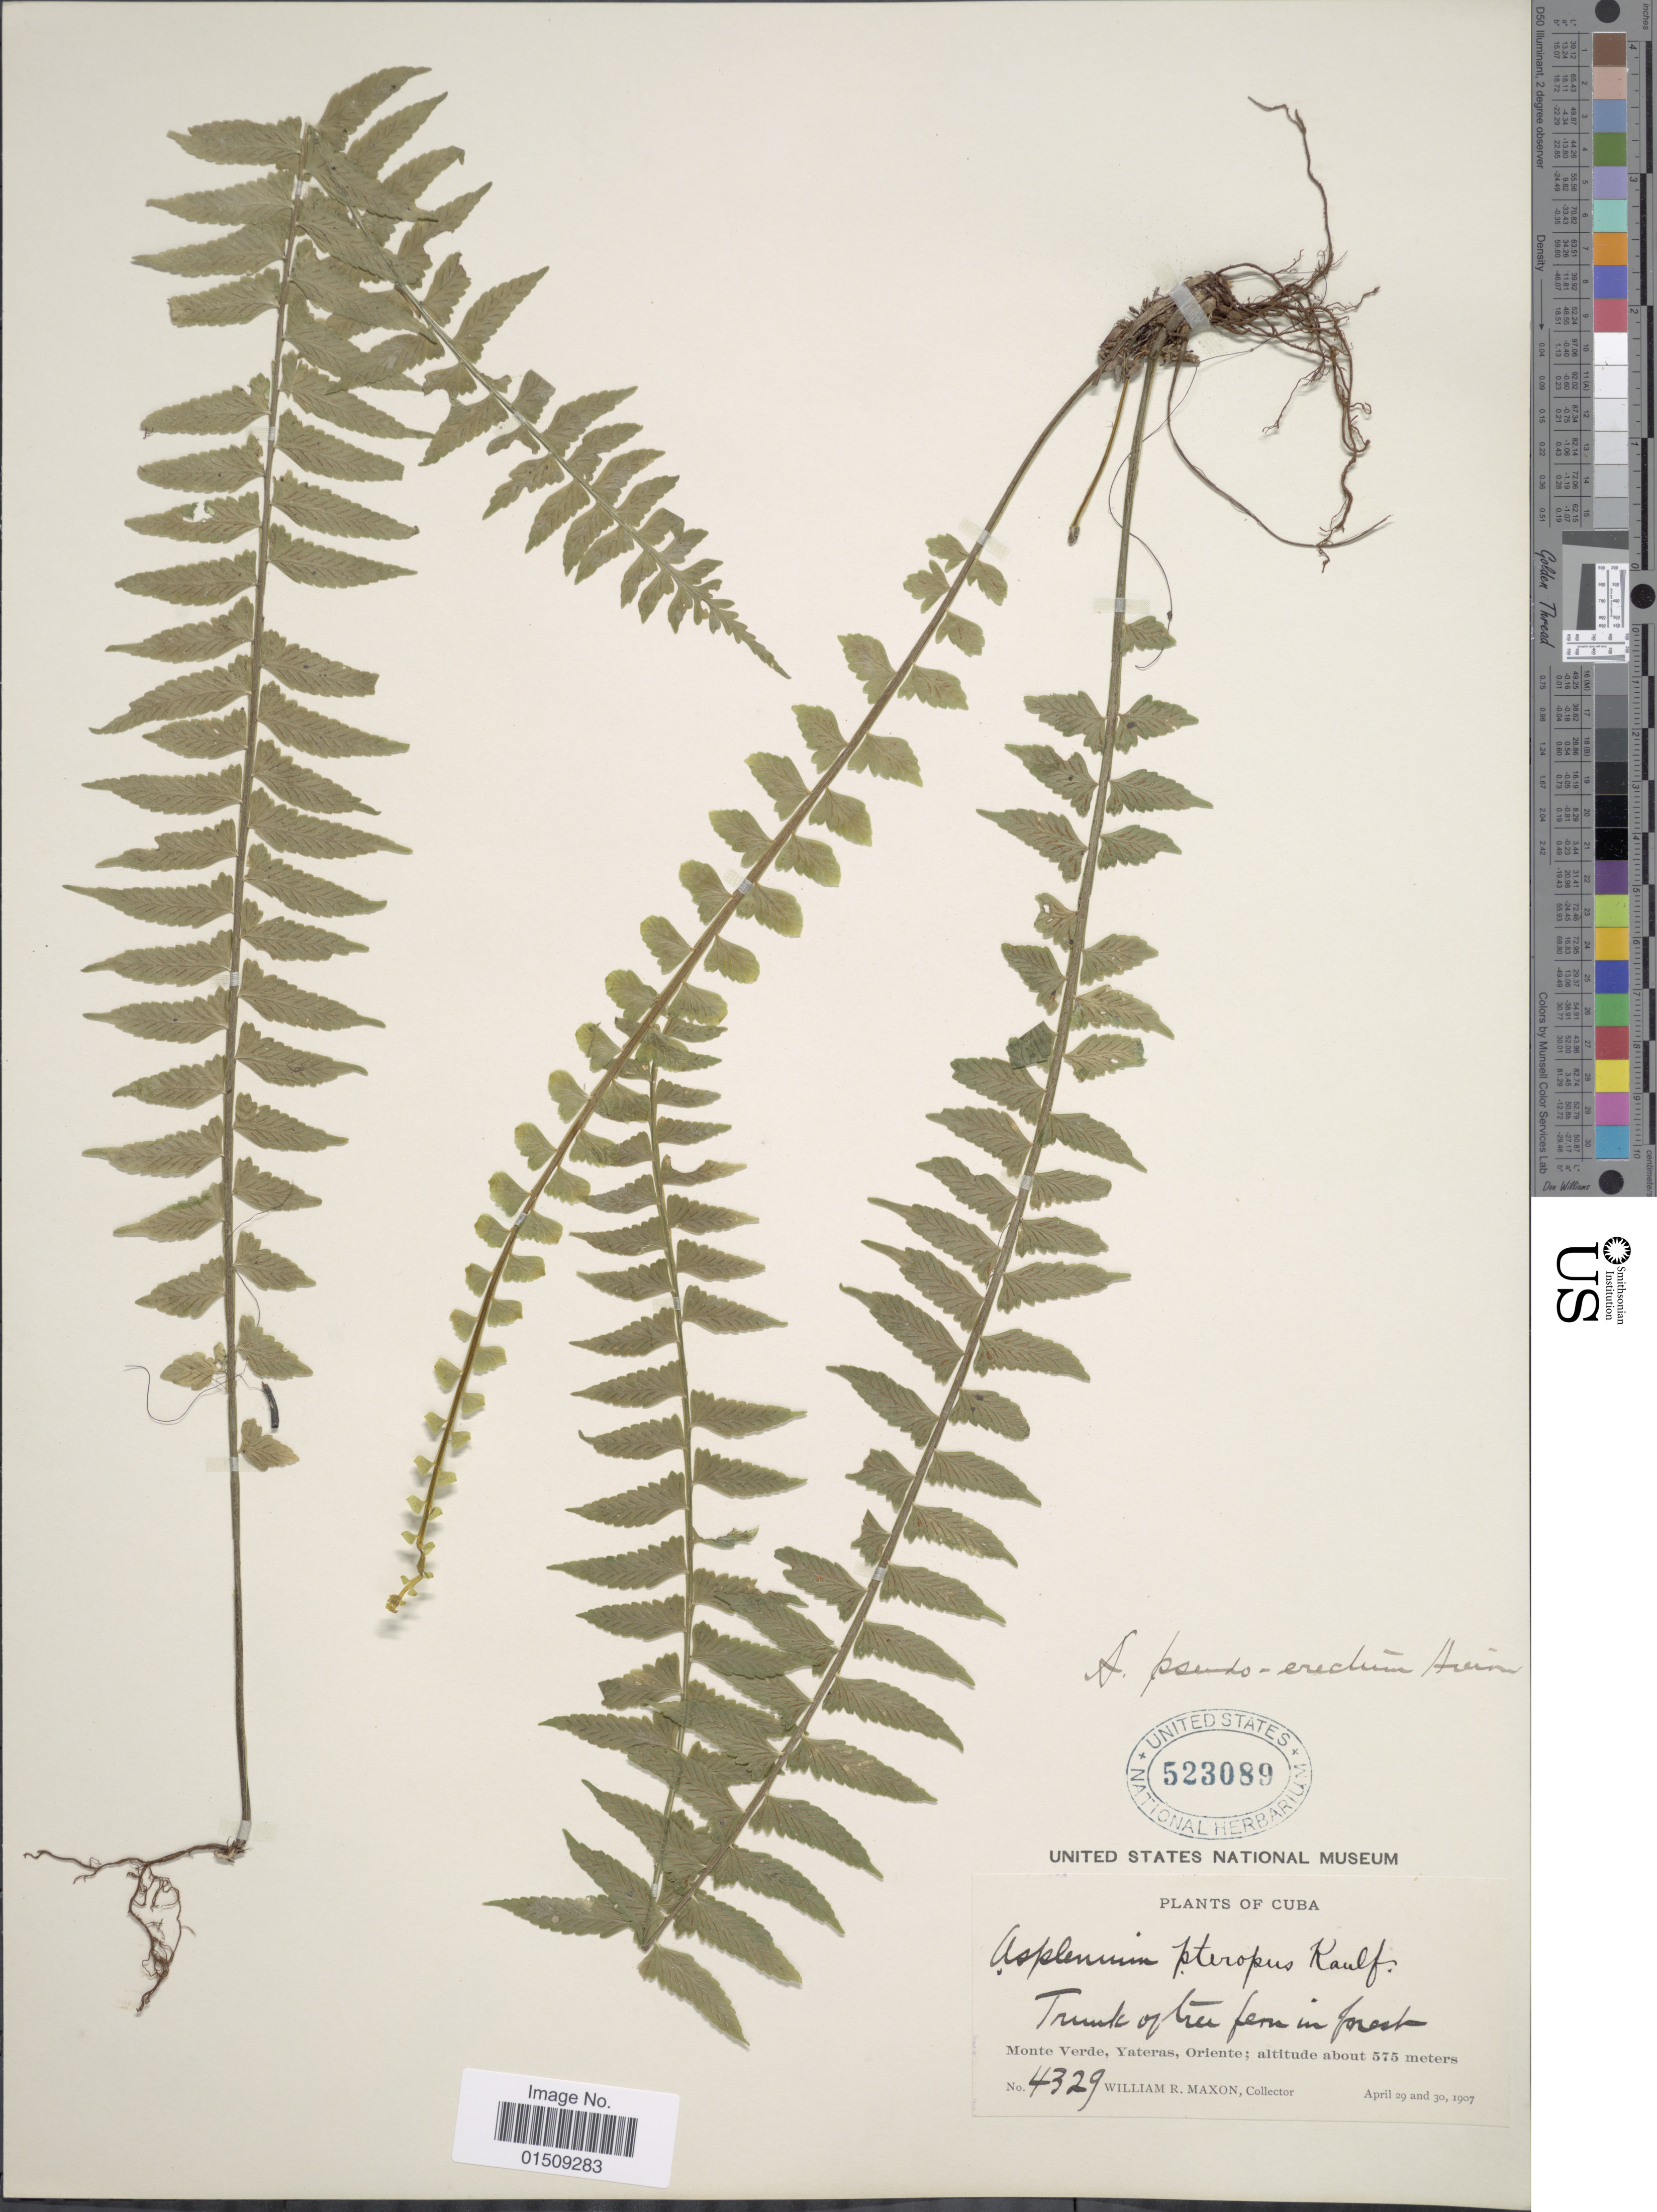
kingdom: Plantae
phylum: Tracheophyta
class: Polypodiopsida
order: Polypodiales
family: Aspleniaceae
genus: Asplenium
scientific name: Asplenium pteropus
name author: Kaulf.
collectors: W. R. Maxon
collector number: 4329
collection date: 1907-04-29/1907-04-30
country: Cuba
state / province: Oriente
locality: Monte Verde, Yateras, Oriente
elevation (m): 575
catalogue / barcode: US 523089